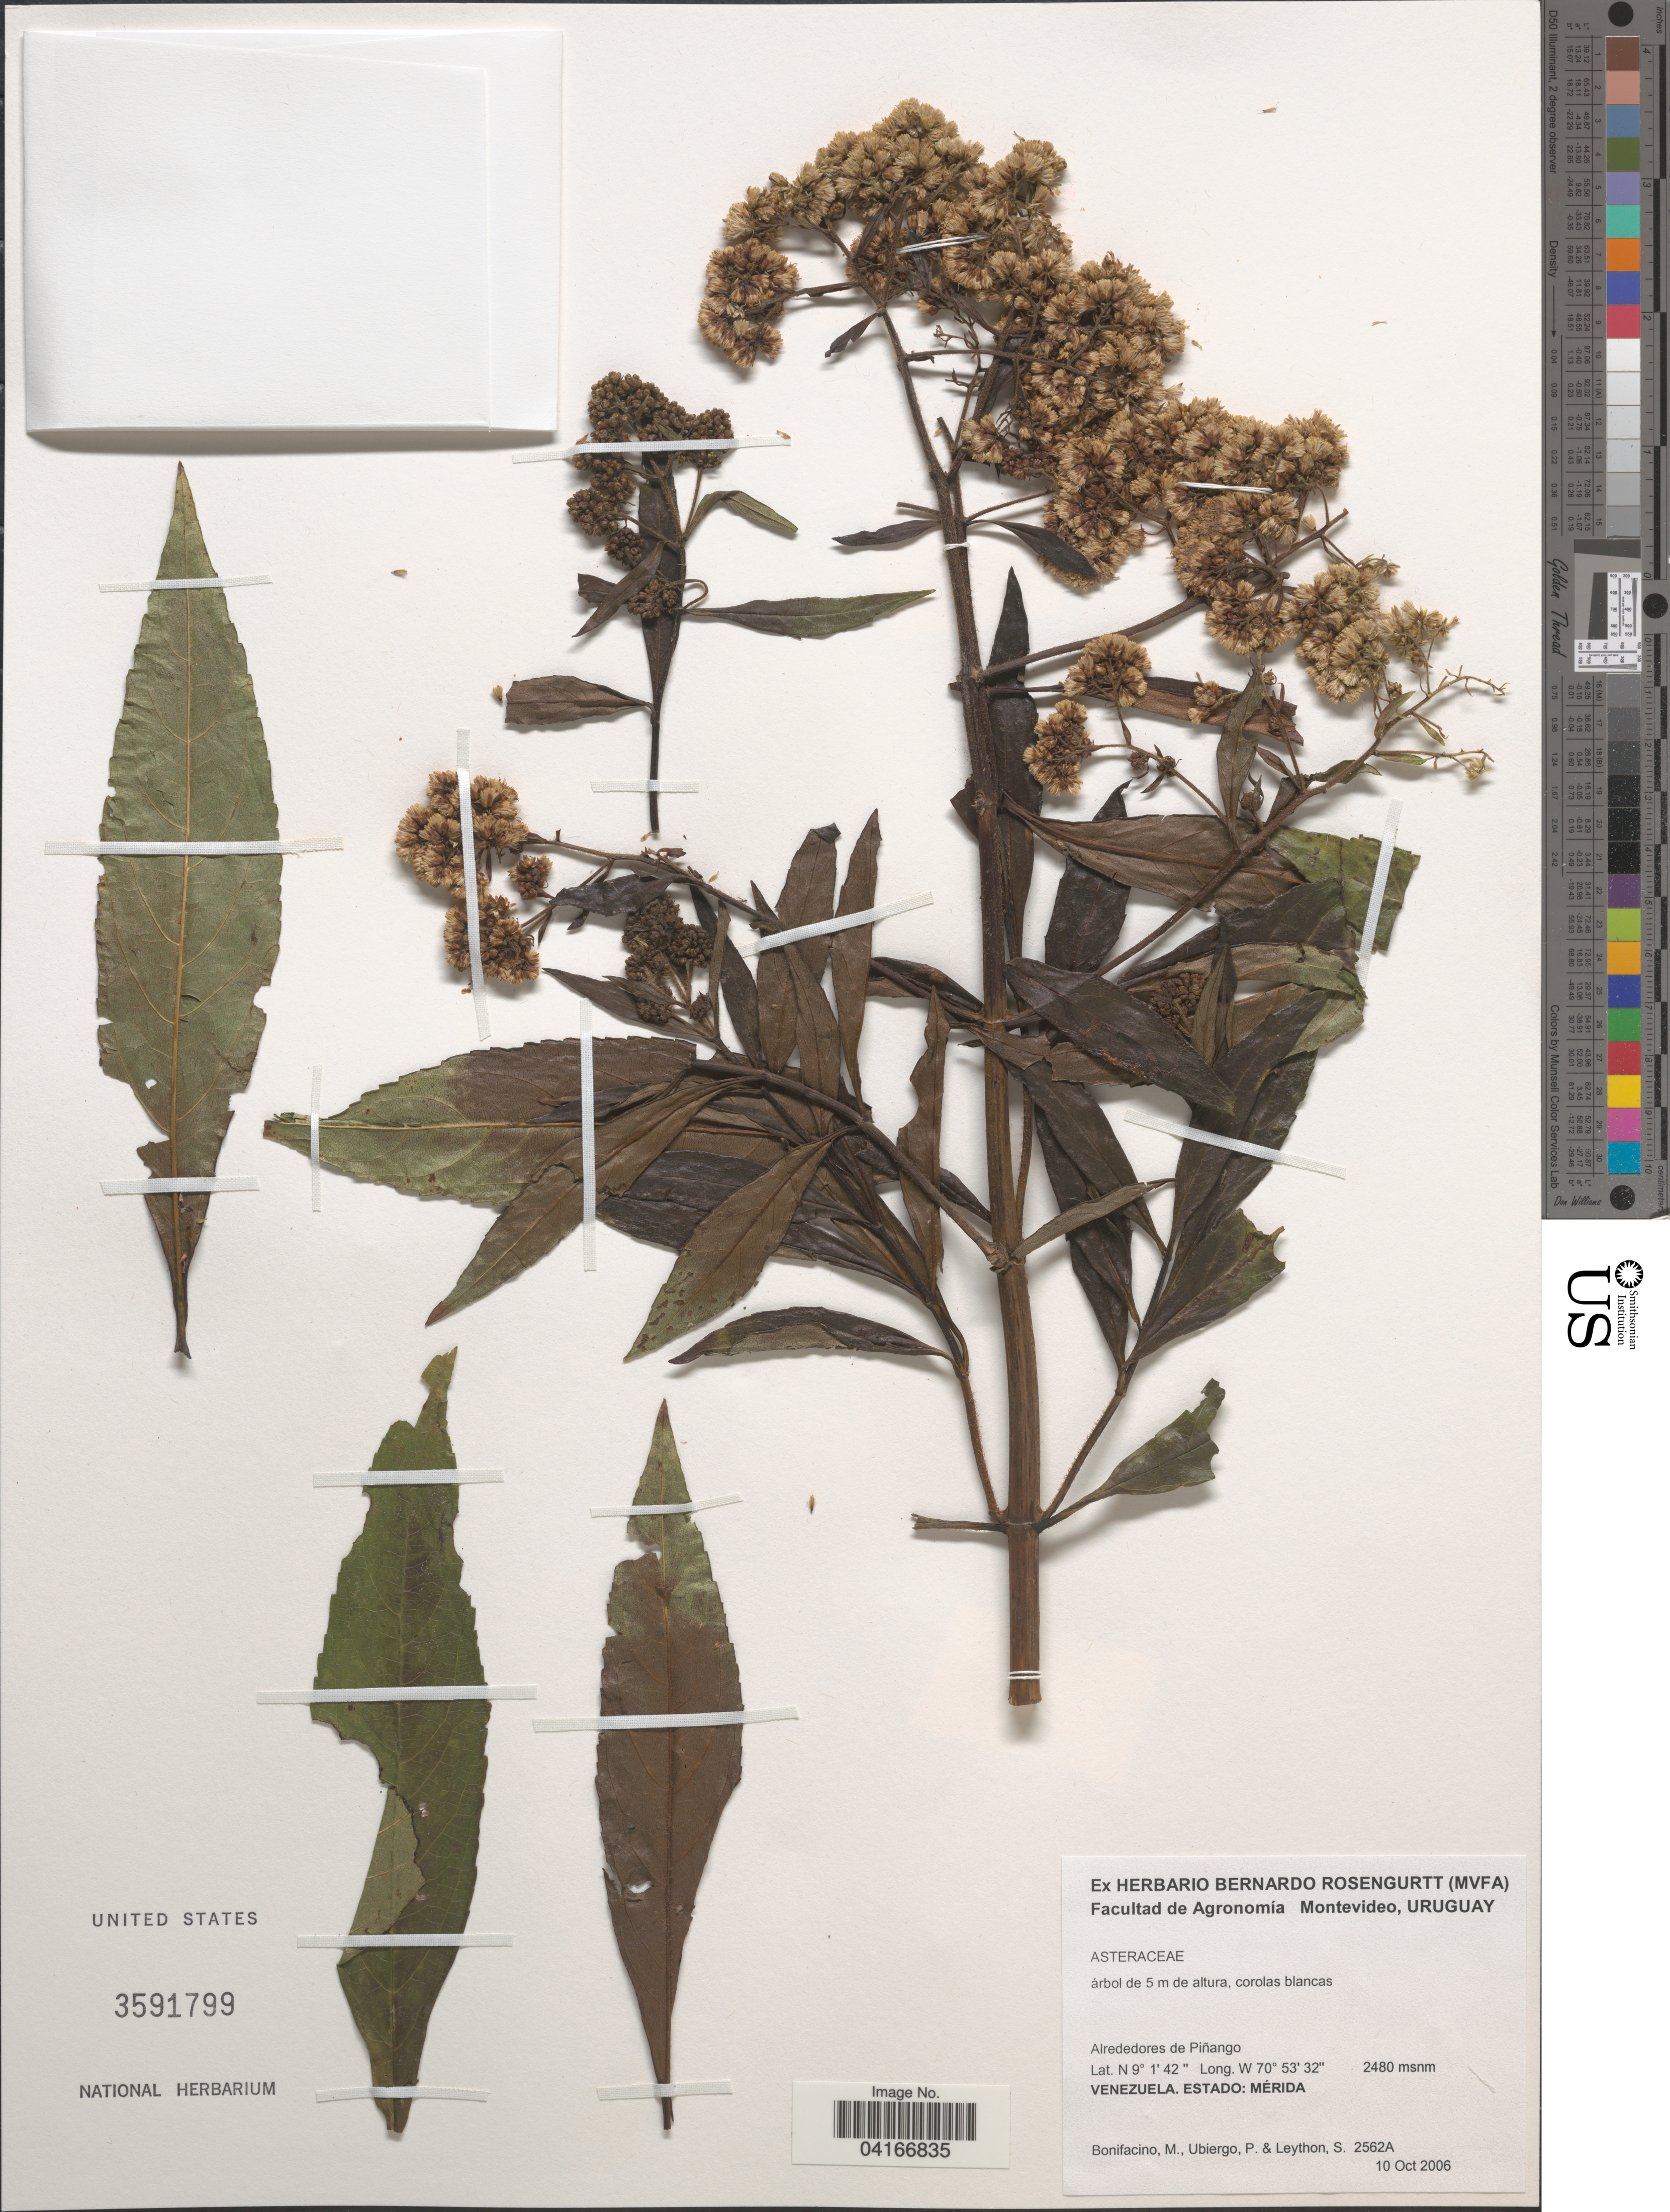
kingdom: Plantae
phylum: Tracheophyta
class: Magnoliopsida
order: Asterales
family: Asteraceae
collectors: M. Bonifacino, P. Ubiergo & S. Leython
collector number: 2562A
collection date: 2006-10-10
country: Venezuela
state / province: Merida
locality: Alrededores de Piñango.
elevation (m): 2480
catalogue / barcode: US 3591799